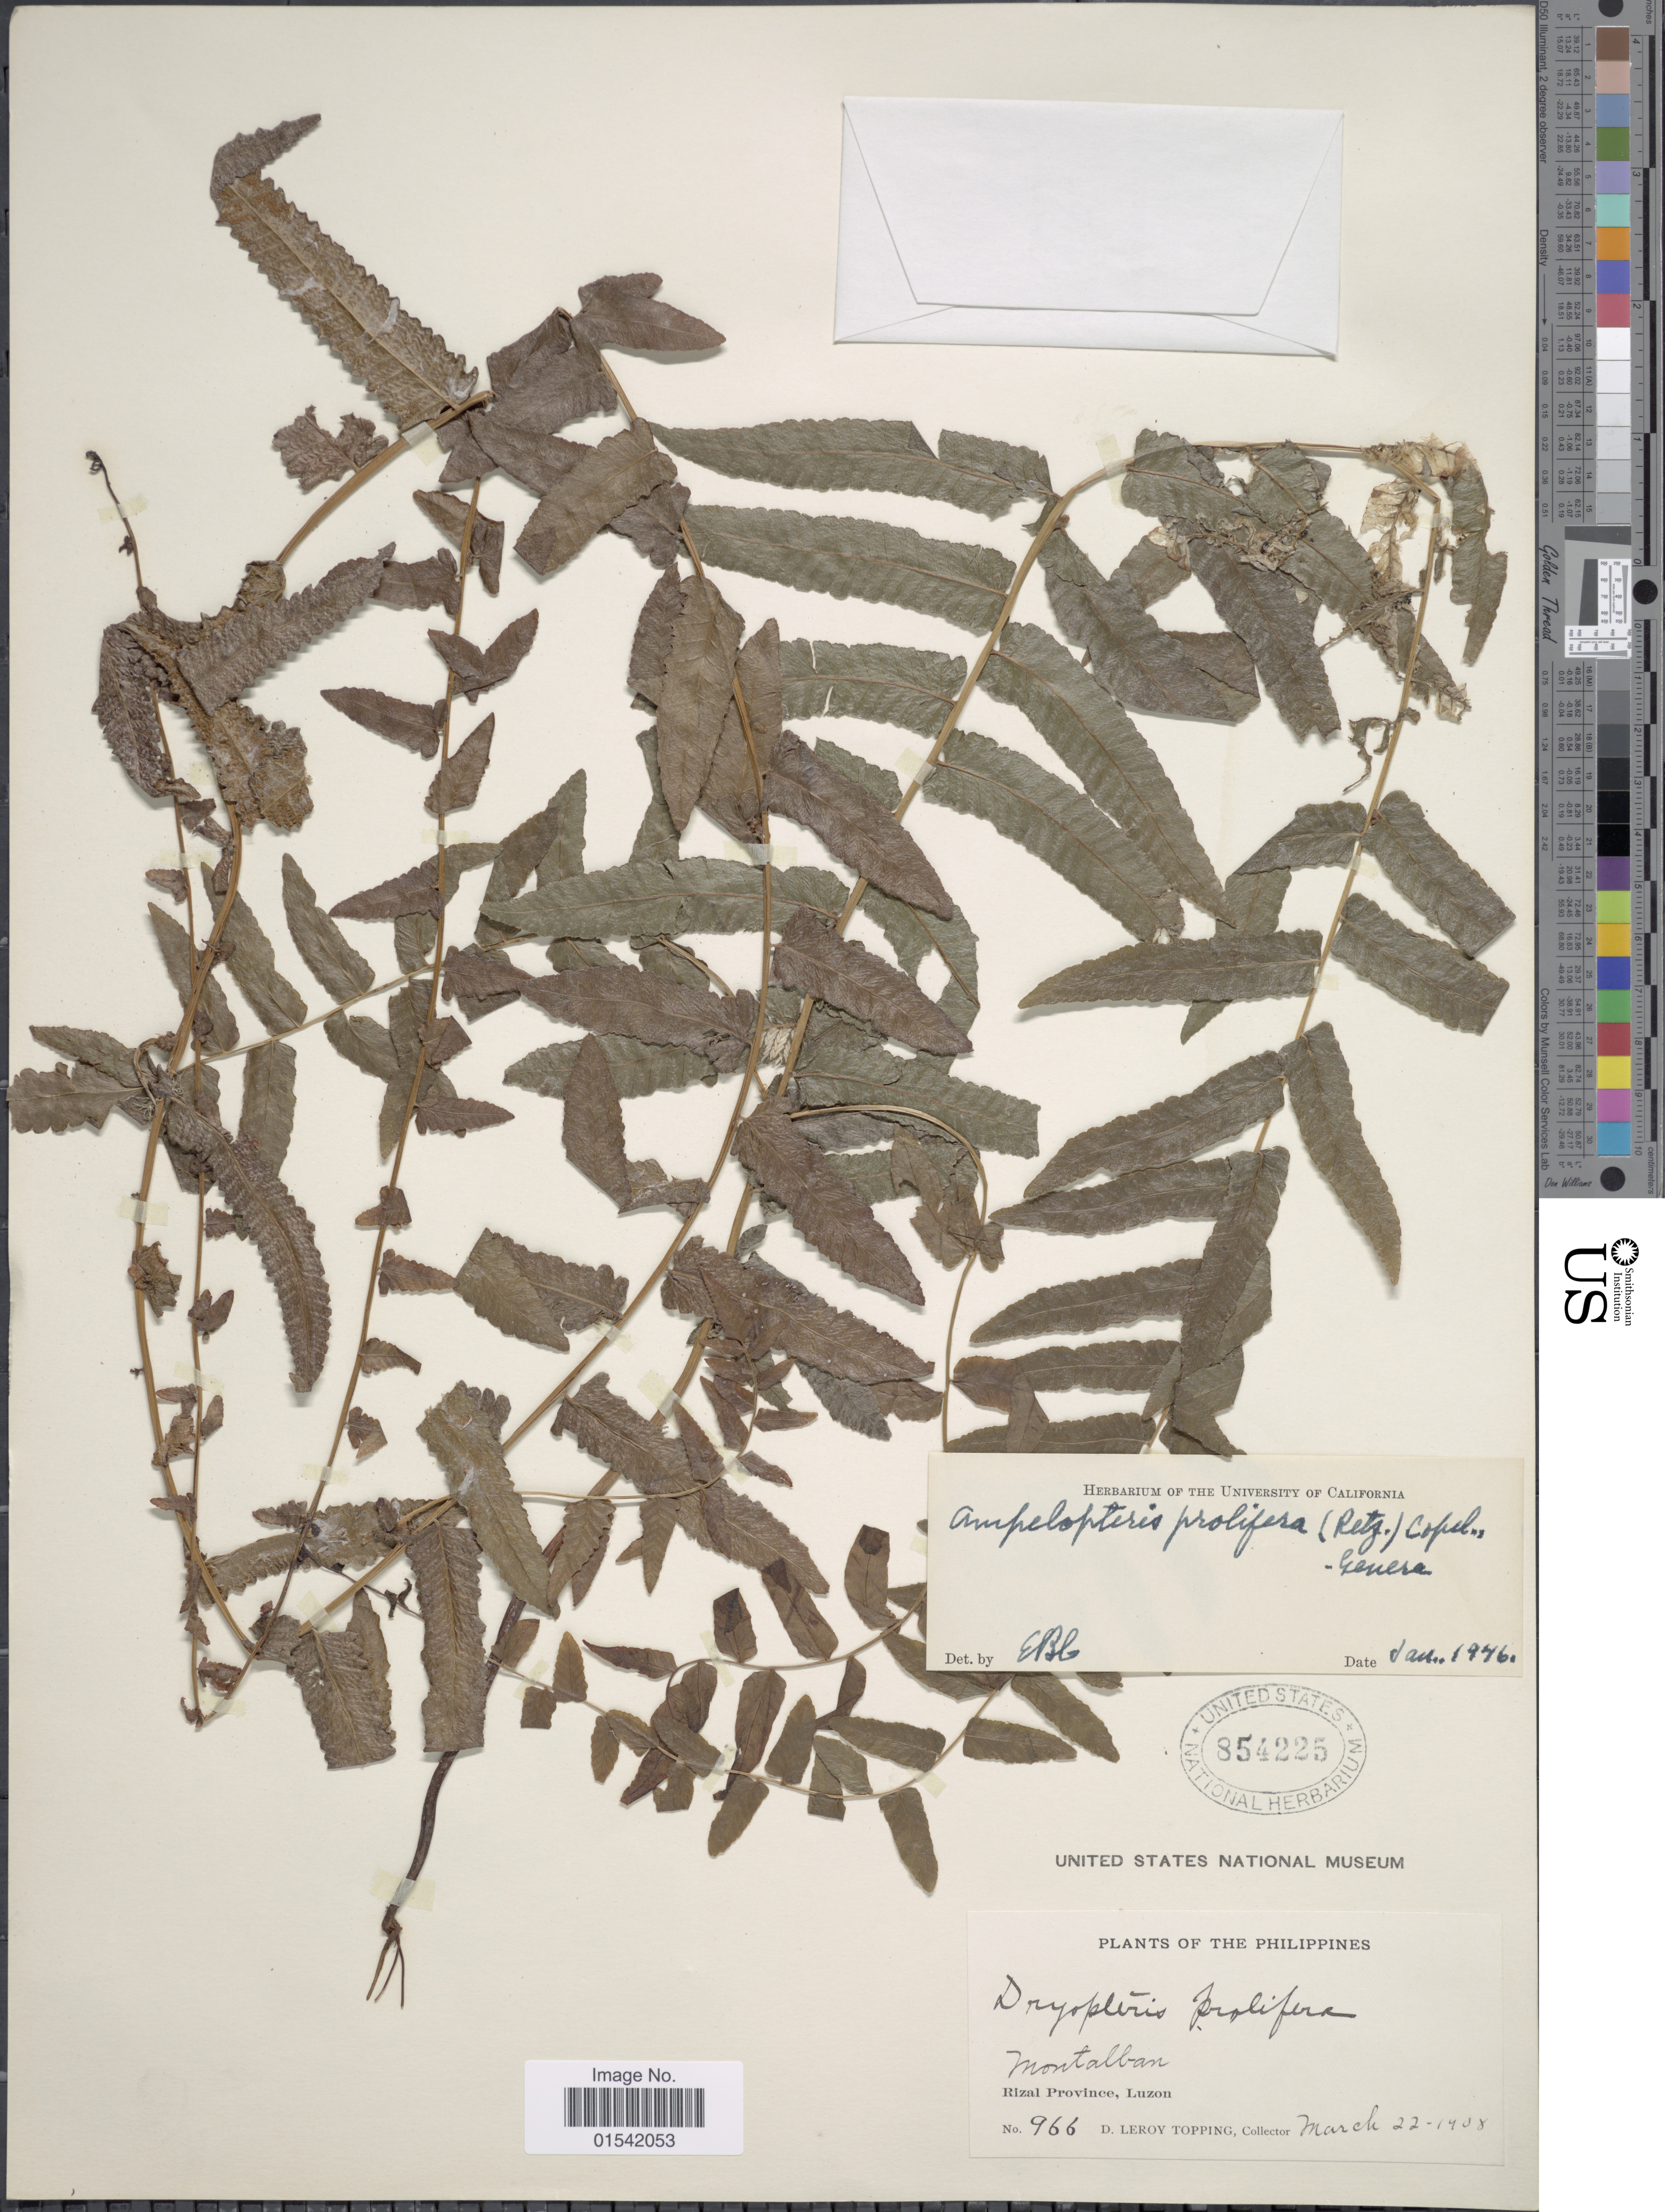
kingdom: Plantae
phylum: Tracheophyta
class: Polypodiopsida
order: Polypodiales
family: Thelypteridaceae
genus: Ampelopteris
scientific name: Ampelopteris prolifera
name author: (Retz.) Copel.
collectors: D. L. Topping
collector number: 966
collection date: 1908-03-22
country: Philippines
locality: Montalban, Rizal Province, Luzon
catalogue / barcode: US 854225